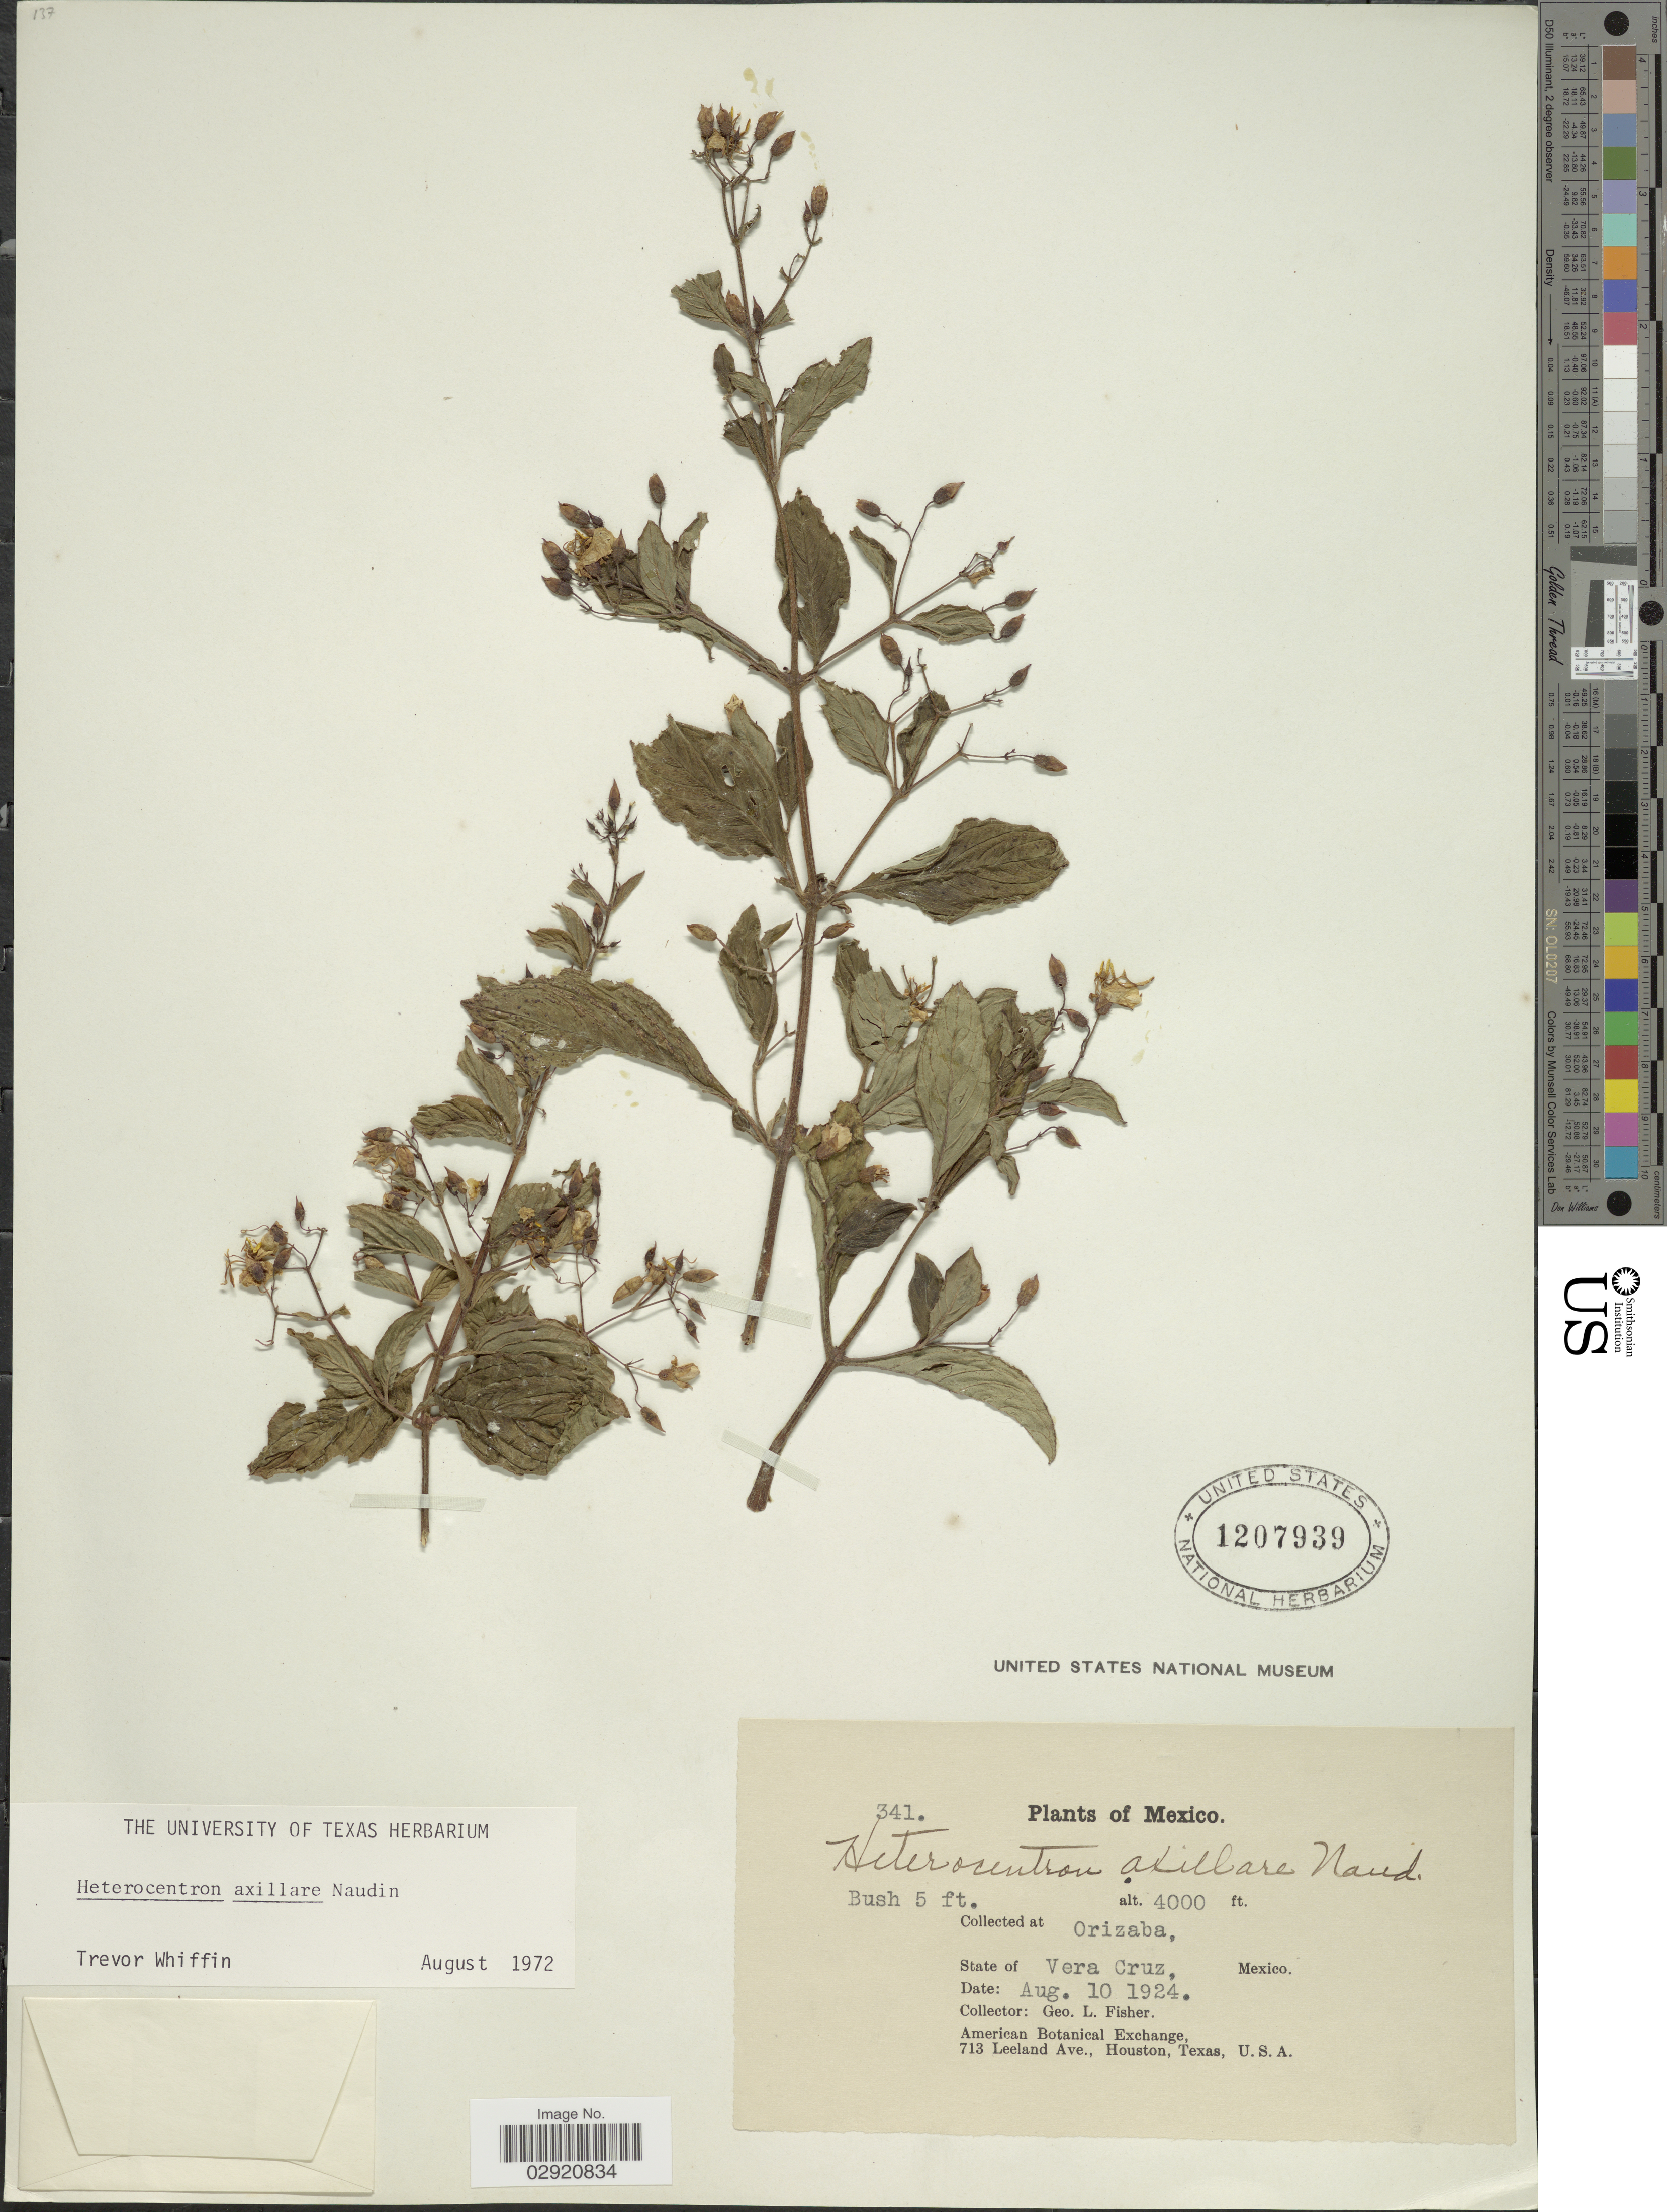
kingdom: Plantae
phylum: Tracheophyta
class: Magnoliopsida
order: Myrtales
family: Melastomataceae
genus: Heterocentron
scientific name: Heterocentron axillare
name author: Naudin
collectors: G. L. Fisher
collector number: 341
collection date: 1924-08-10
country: Mexico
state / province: Veracruz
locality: Orizaba, State of Vera Cruz.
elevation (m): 1219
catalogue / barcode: US 1207939